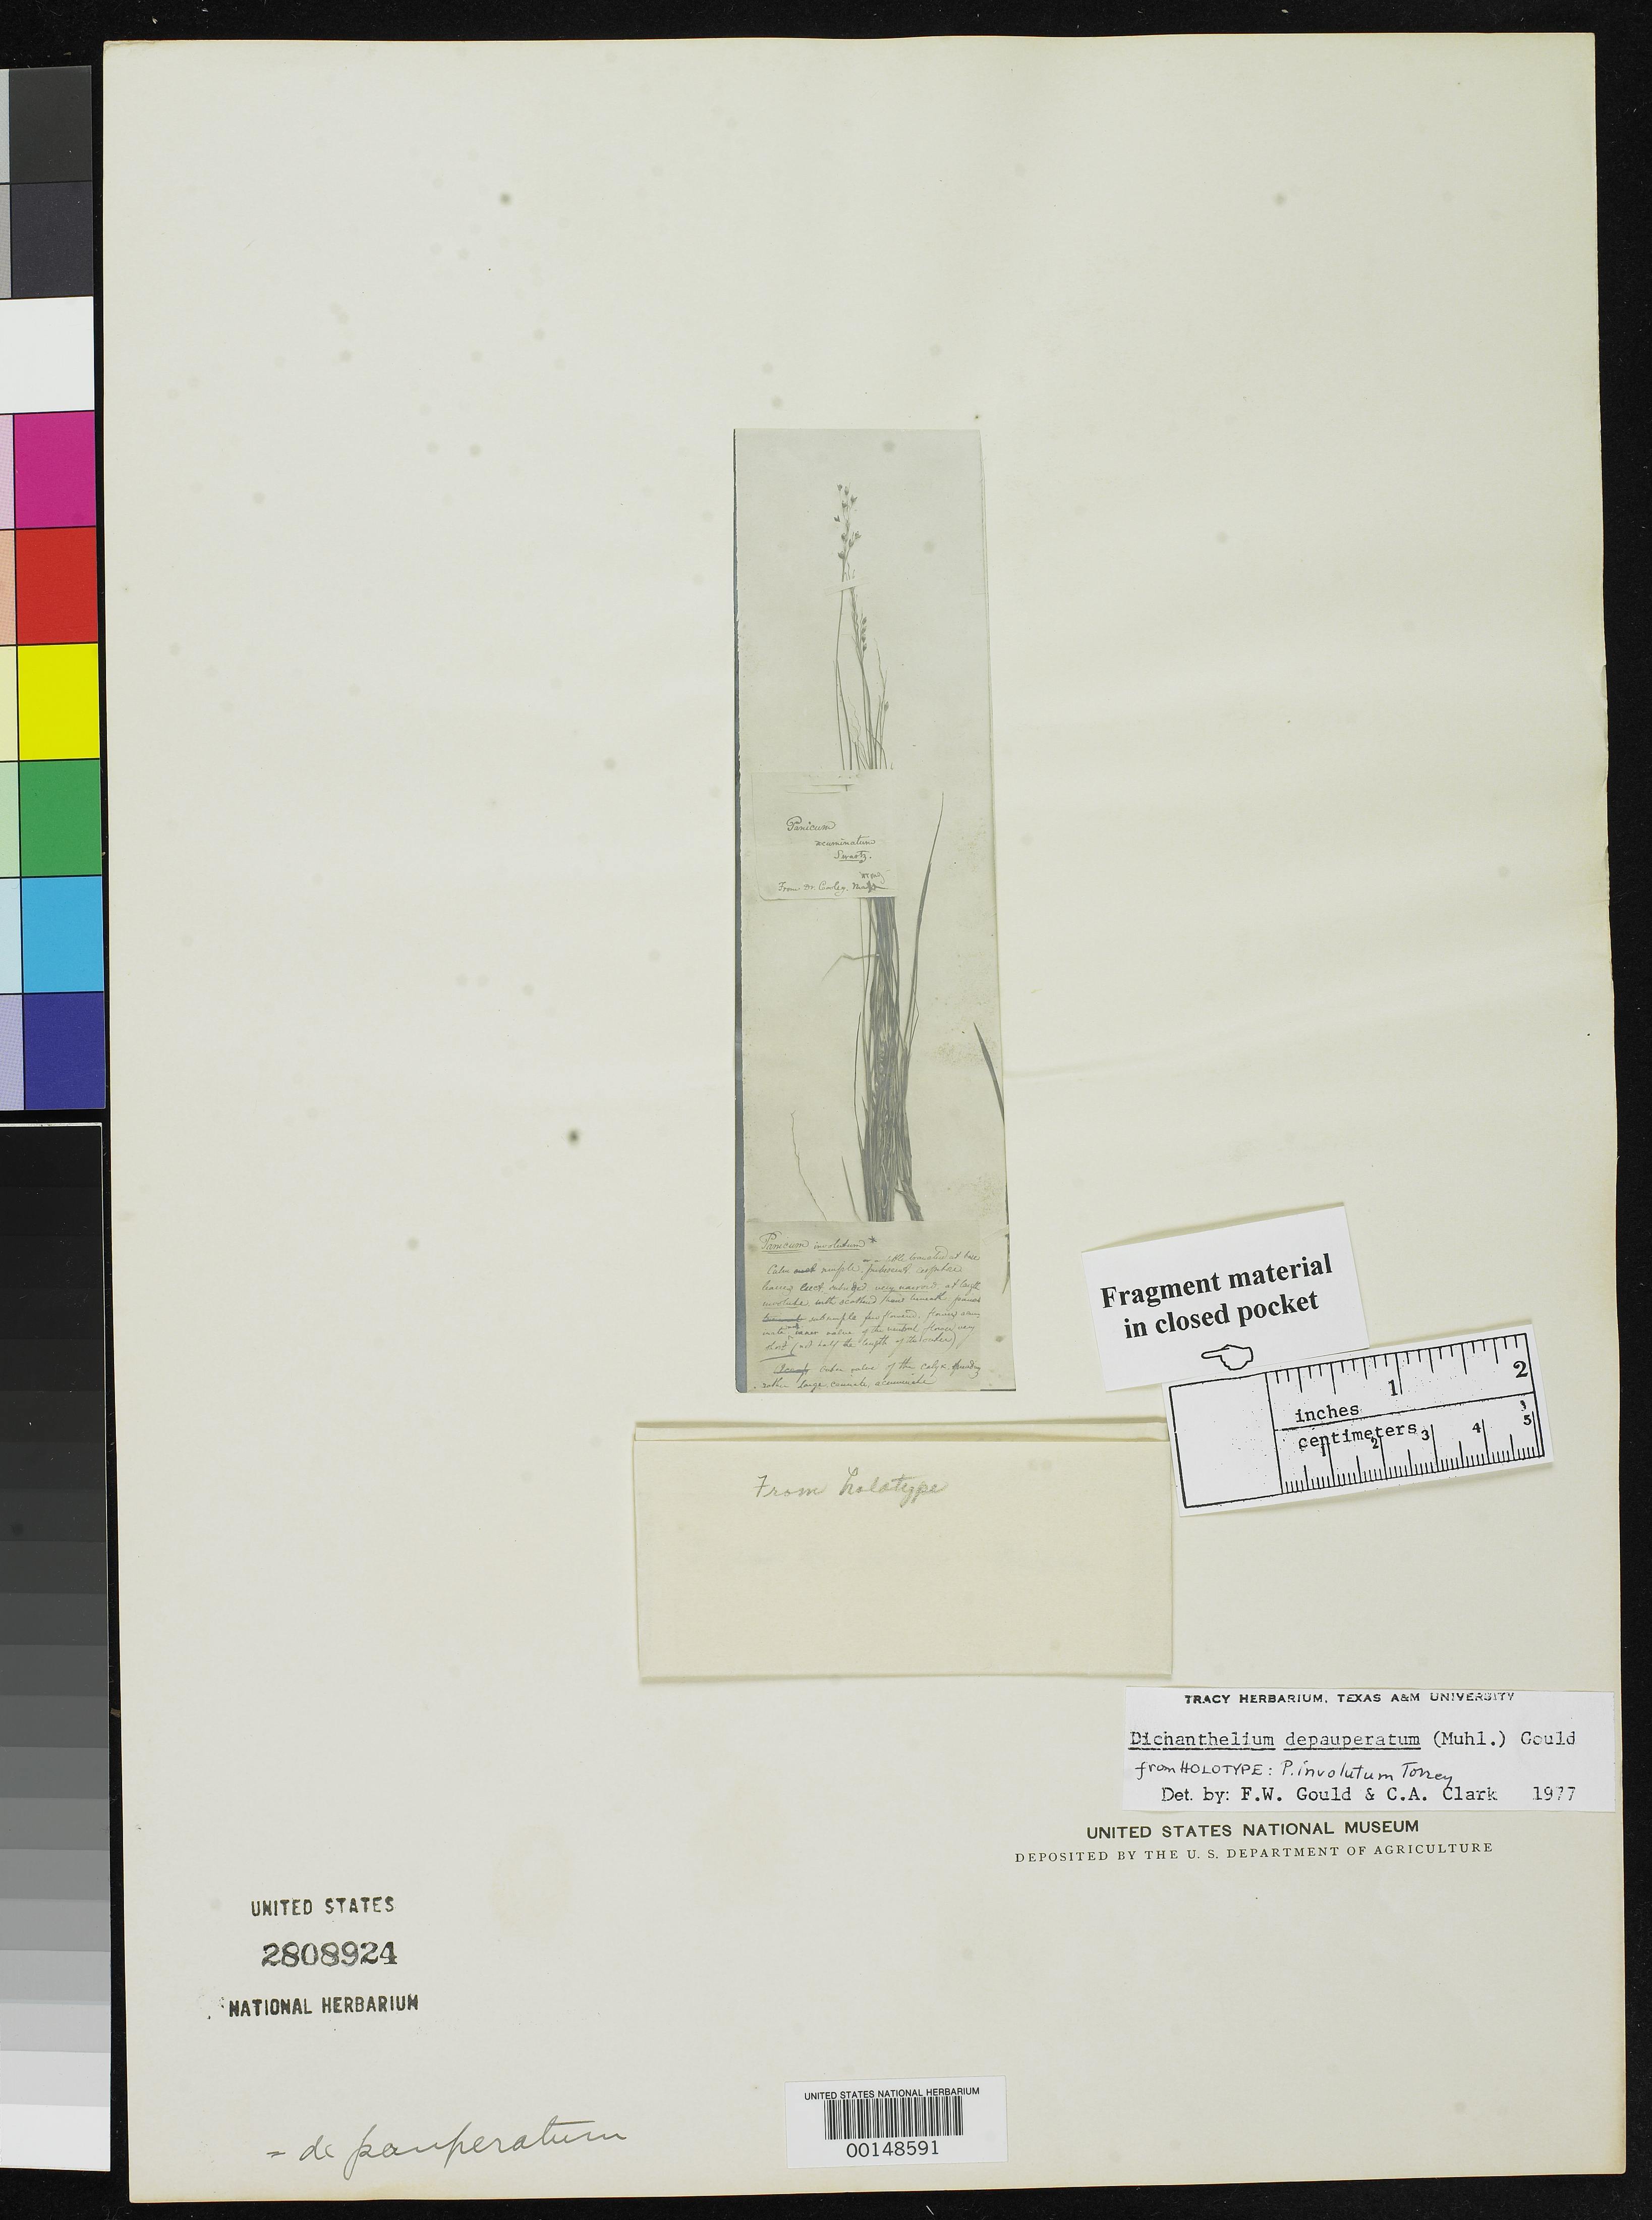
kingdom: Plantae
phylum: Tracheophyta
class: Liliopsida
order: Poales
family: Poaceae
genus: Panicum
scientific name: Panicum involutum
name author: Torr.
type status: Type Fragment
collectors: G. E. Cooley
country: United States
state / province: Massachusetts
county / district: Franklin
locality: Near Deerfield.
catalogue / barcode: US 2808924